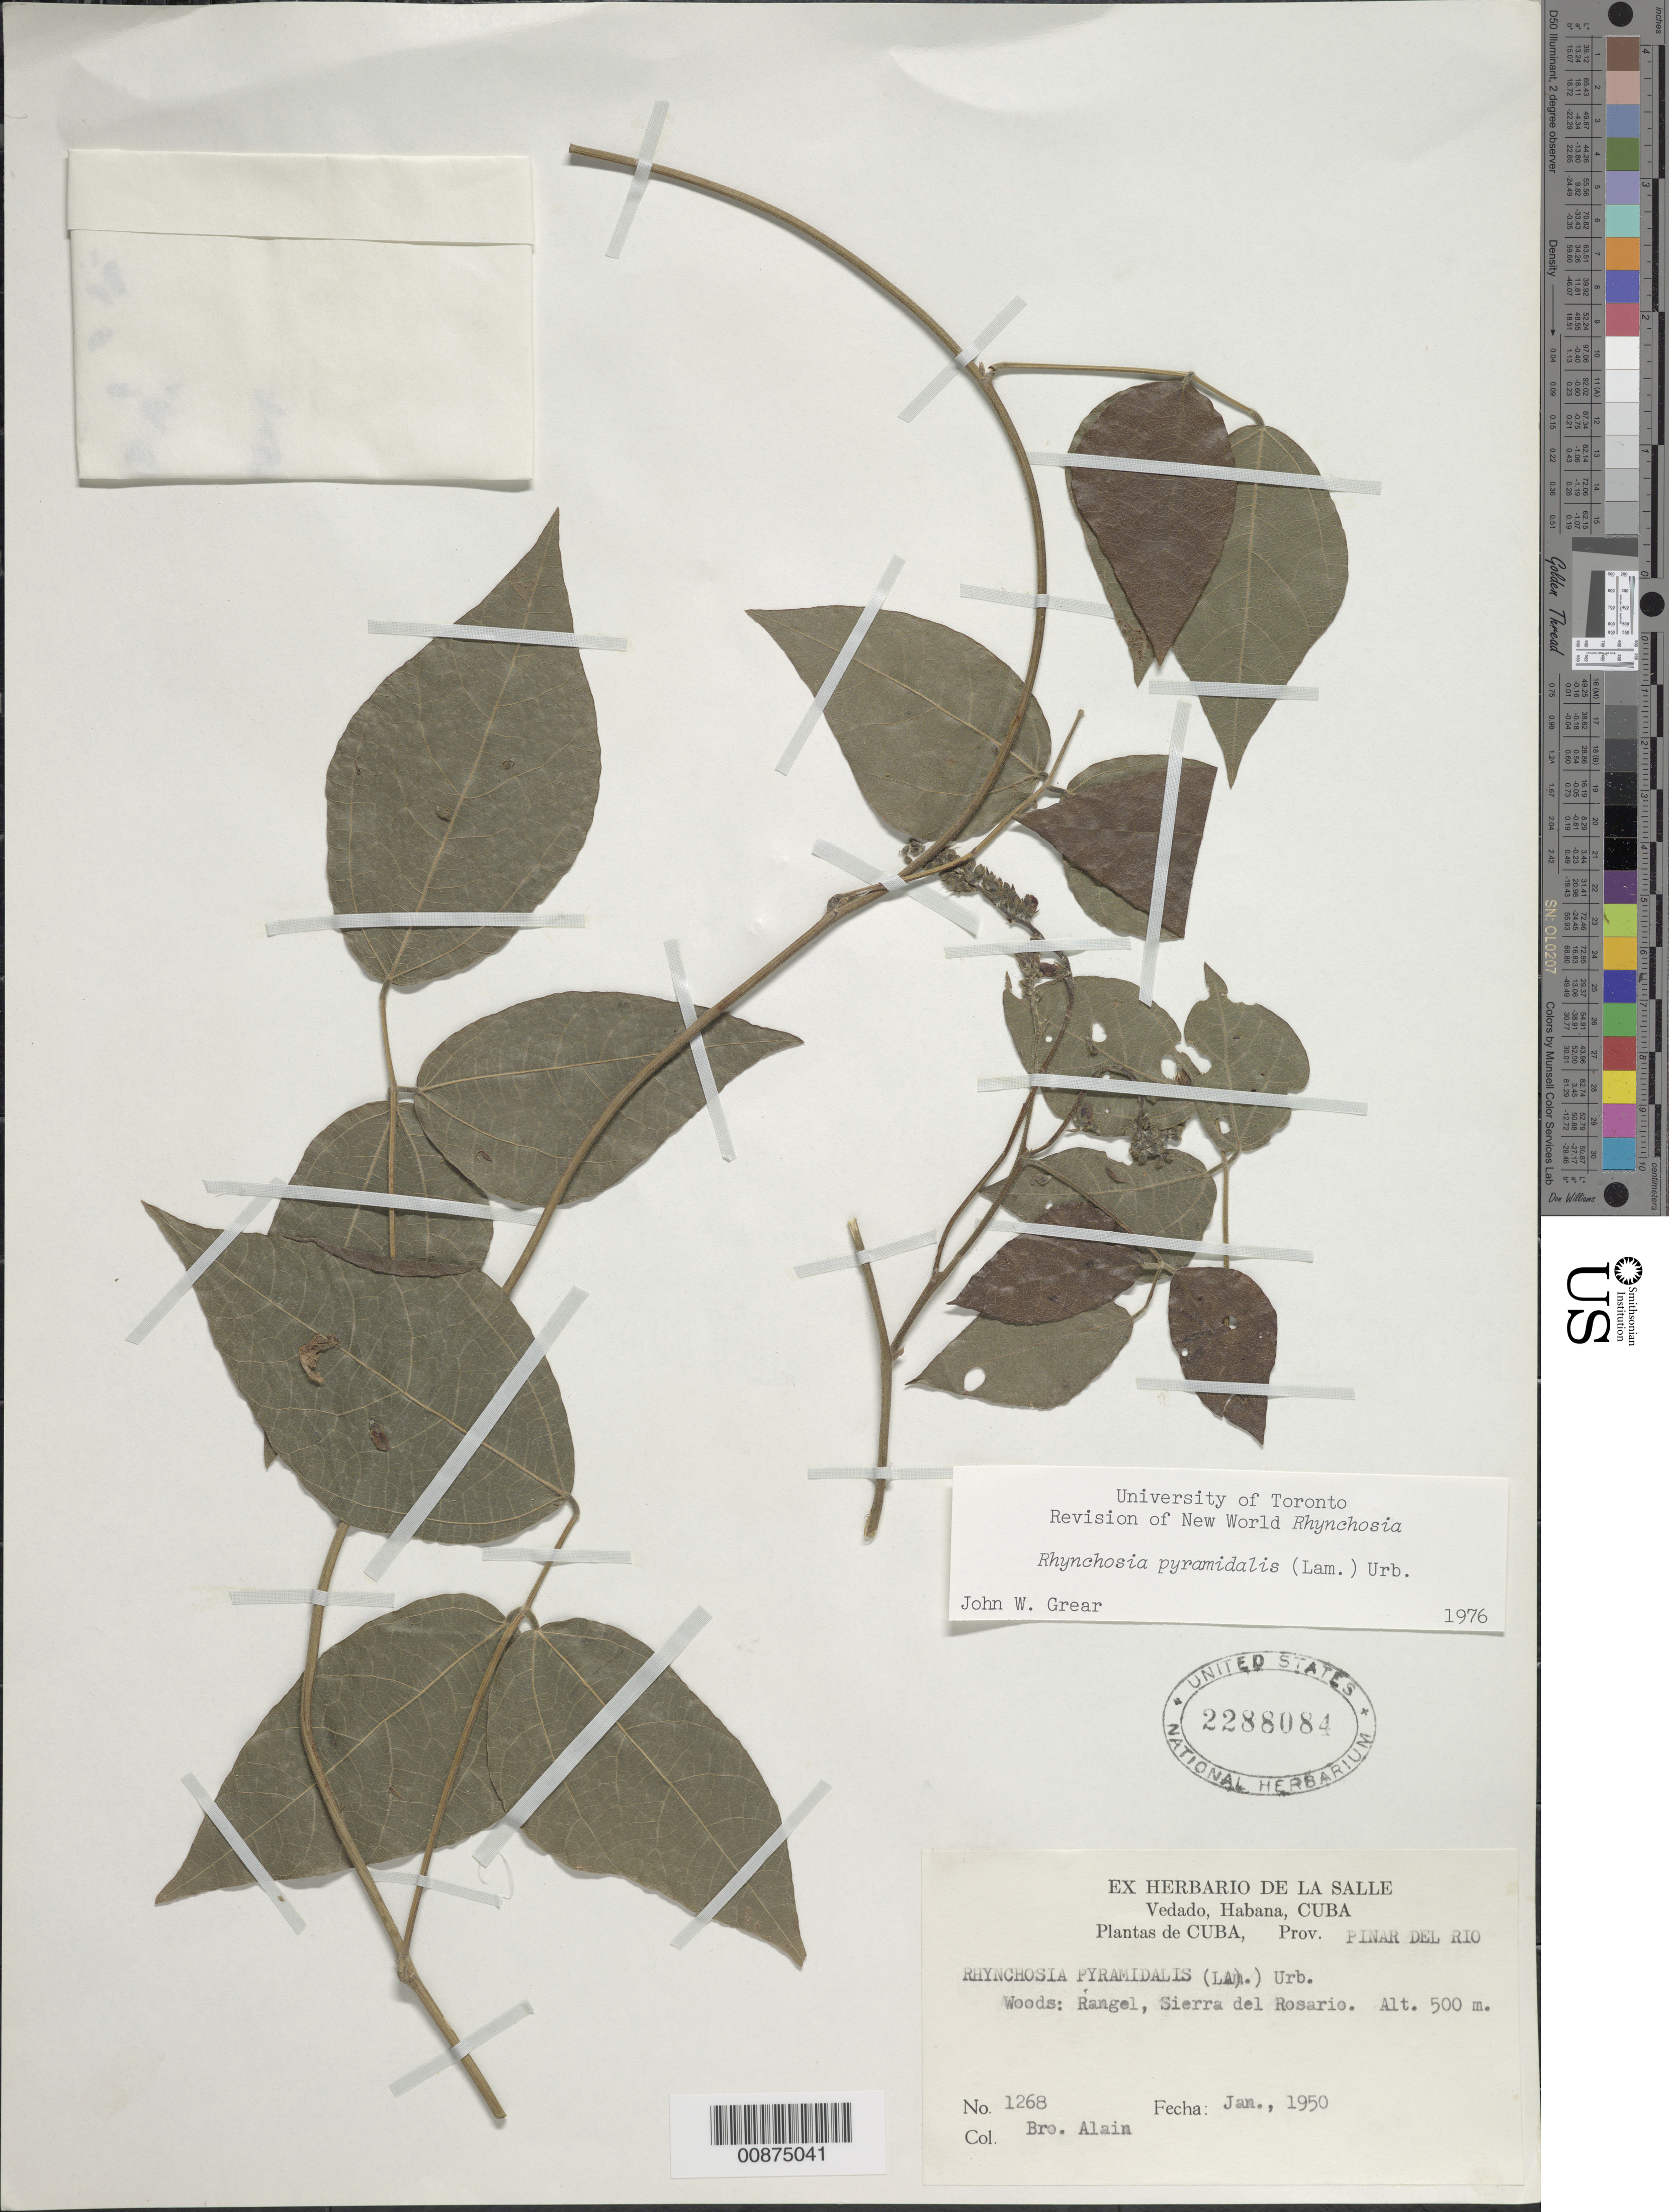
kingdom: Plantae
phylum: Tracheophyta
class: Magnoliopsida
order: Fabales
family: Fabaceae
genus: Rhynchosia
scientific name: Rhynchosia pyramidalis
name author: (Lam.) Urb.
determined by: Grear, J. W., Jr.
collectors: A. H. Liogier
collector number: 1268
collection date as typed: Jan 1950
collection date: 1950-01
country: Cuba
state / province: Pinar del Rio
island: Cuba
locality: Rangel, Sierra del Rosario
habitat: Woods.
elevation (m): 500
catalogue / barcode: US 2288084